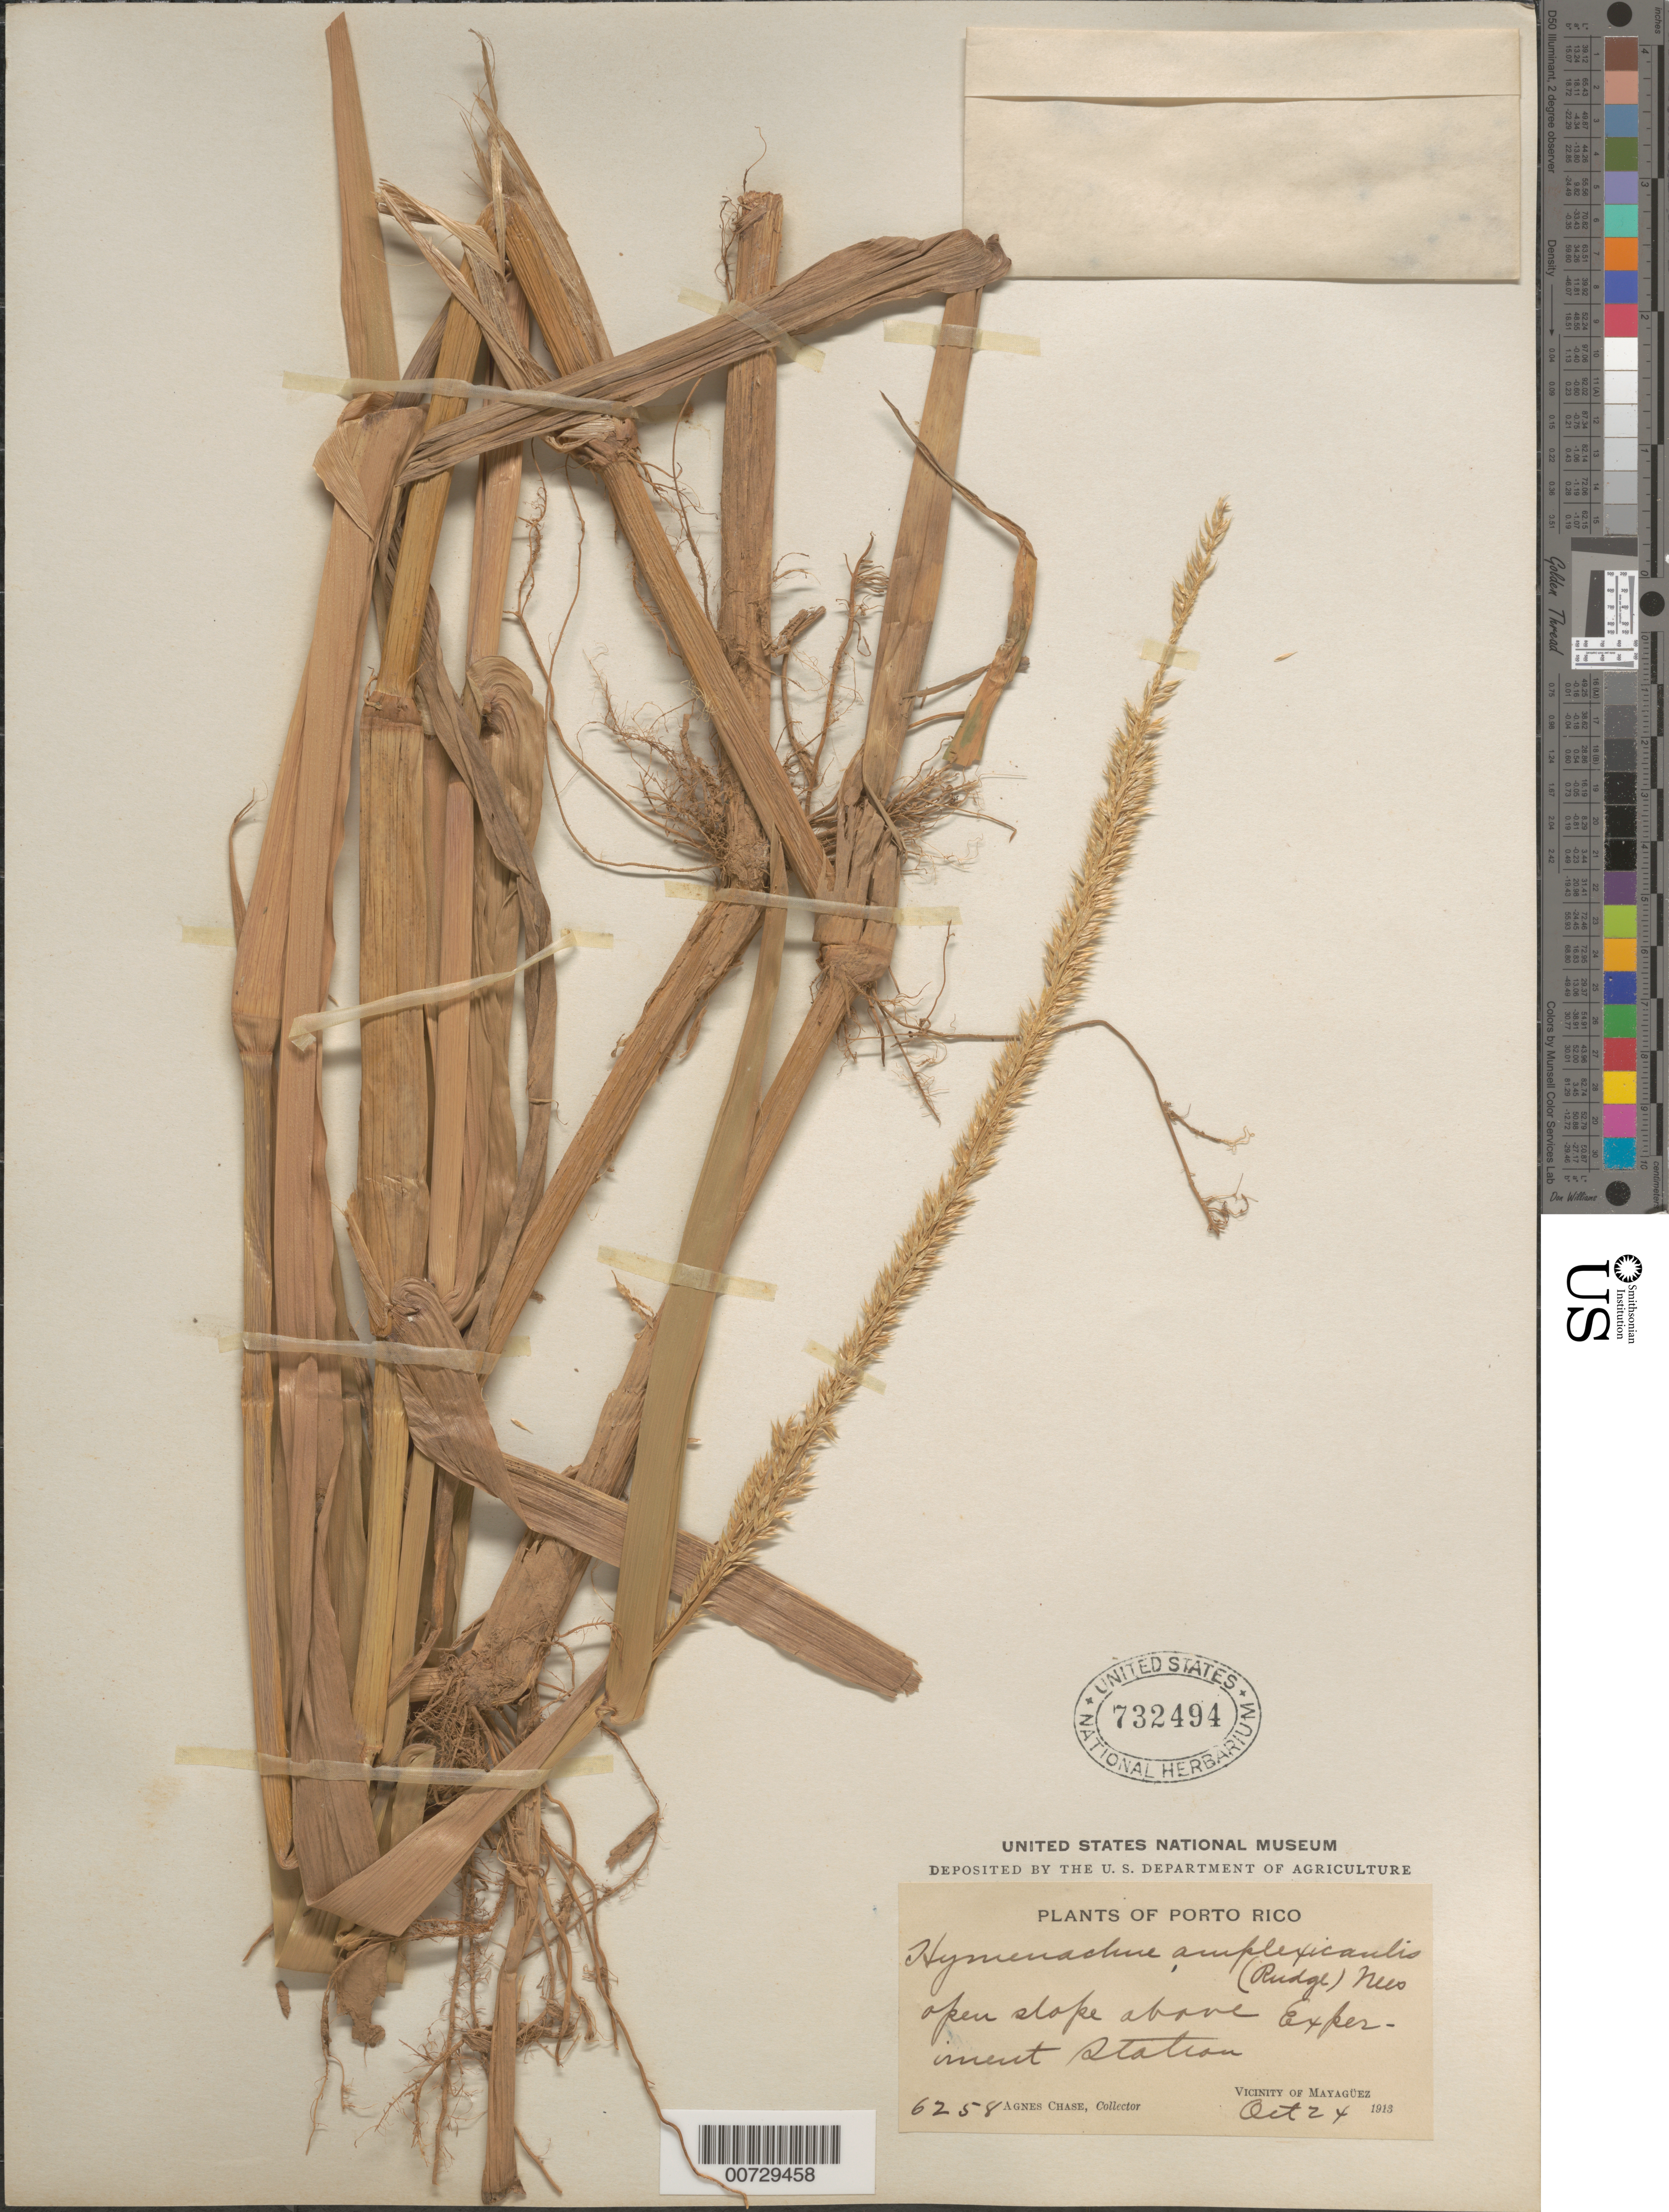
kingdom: Plantae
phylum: Tracheophyta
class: Liliopsida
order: Poales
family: Poaceae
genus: Hymenachne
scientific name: Hymenachne amplexicaulis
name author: (Rudge) Nees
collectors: A. Chase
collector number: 6258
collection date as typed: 24 Oct 1913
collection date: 1913-10-24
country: Puerto Rico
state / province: Mayagüez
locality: Exp. Station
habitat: Open slope above Exp. Station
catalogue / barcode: US 732494